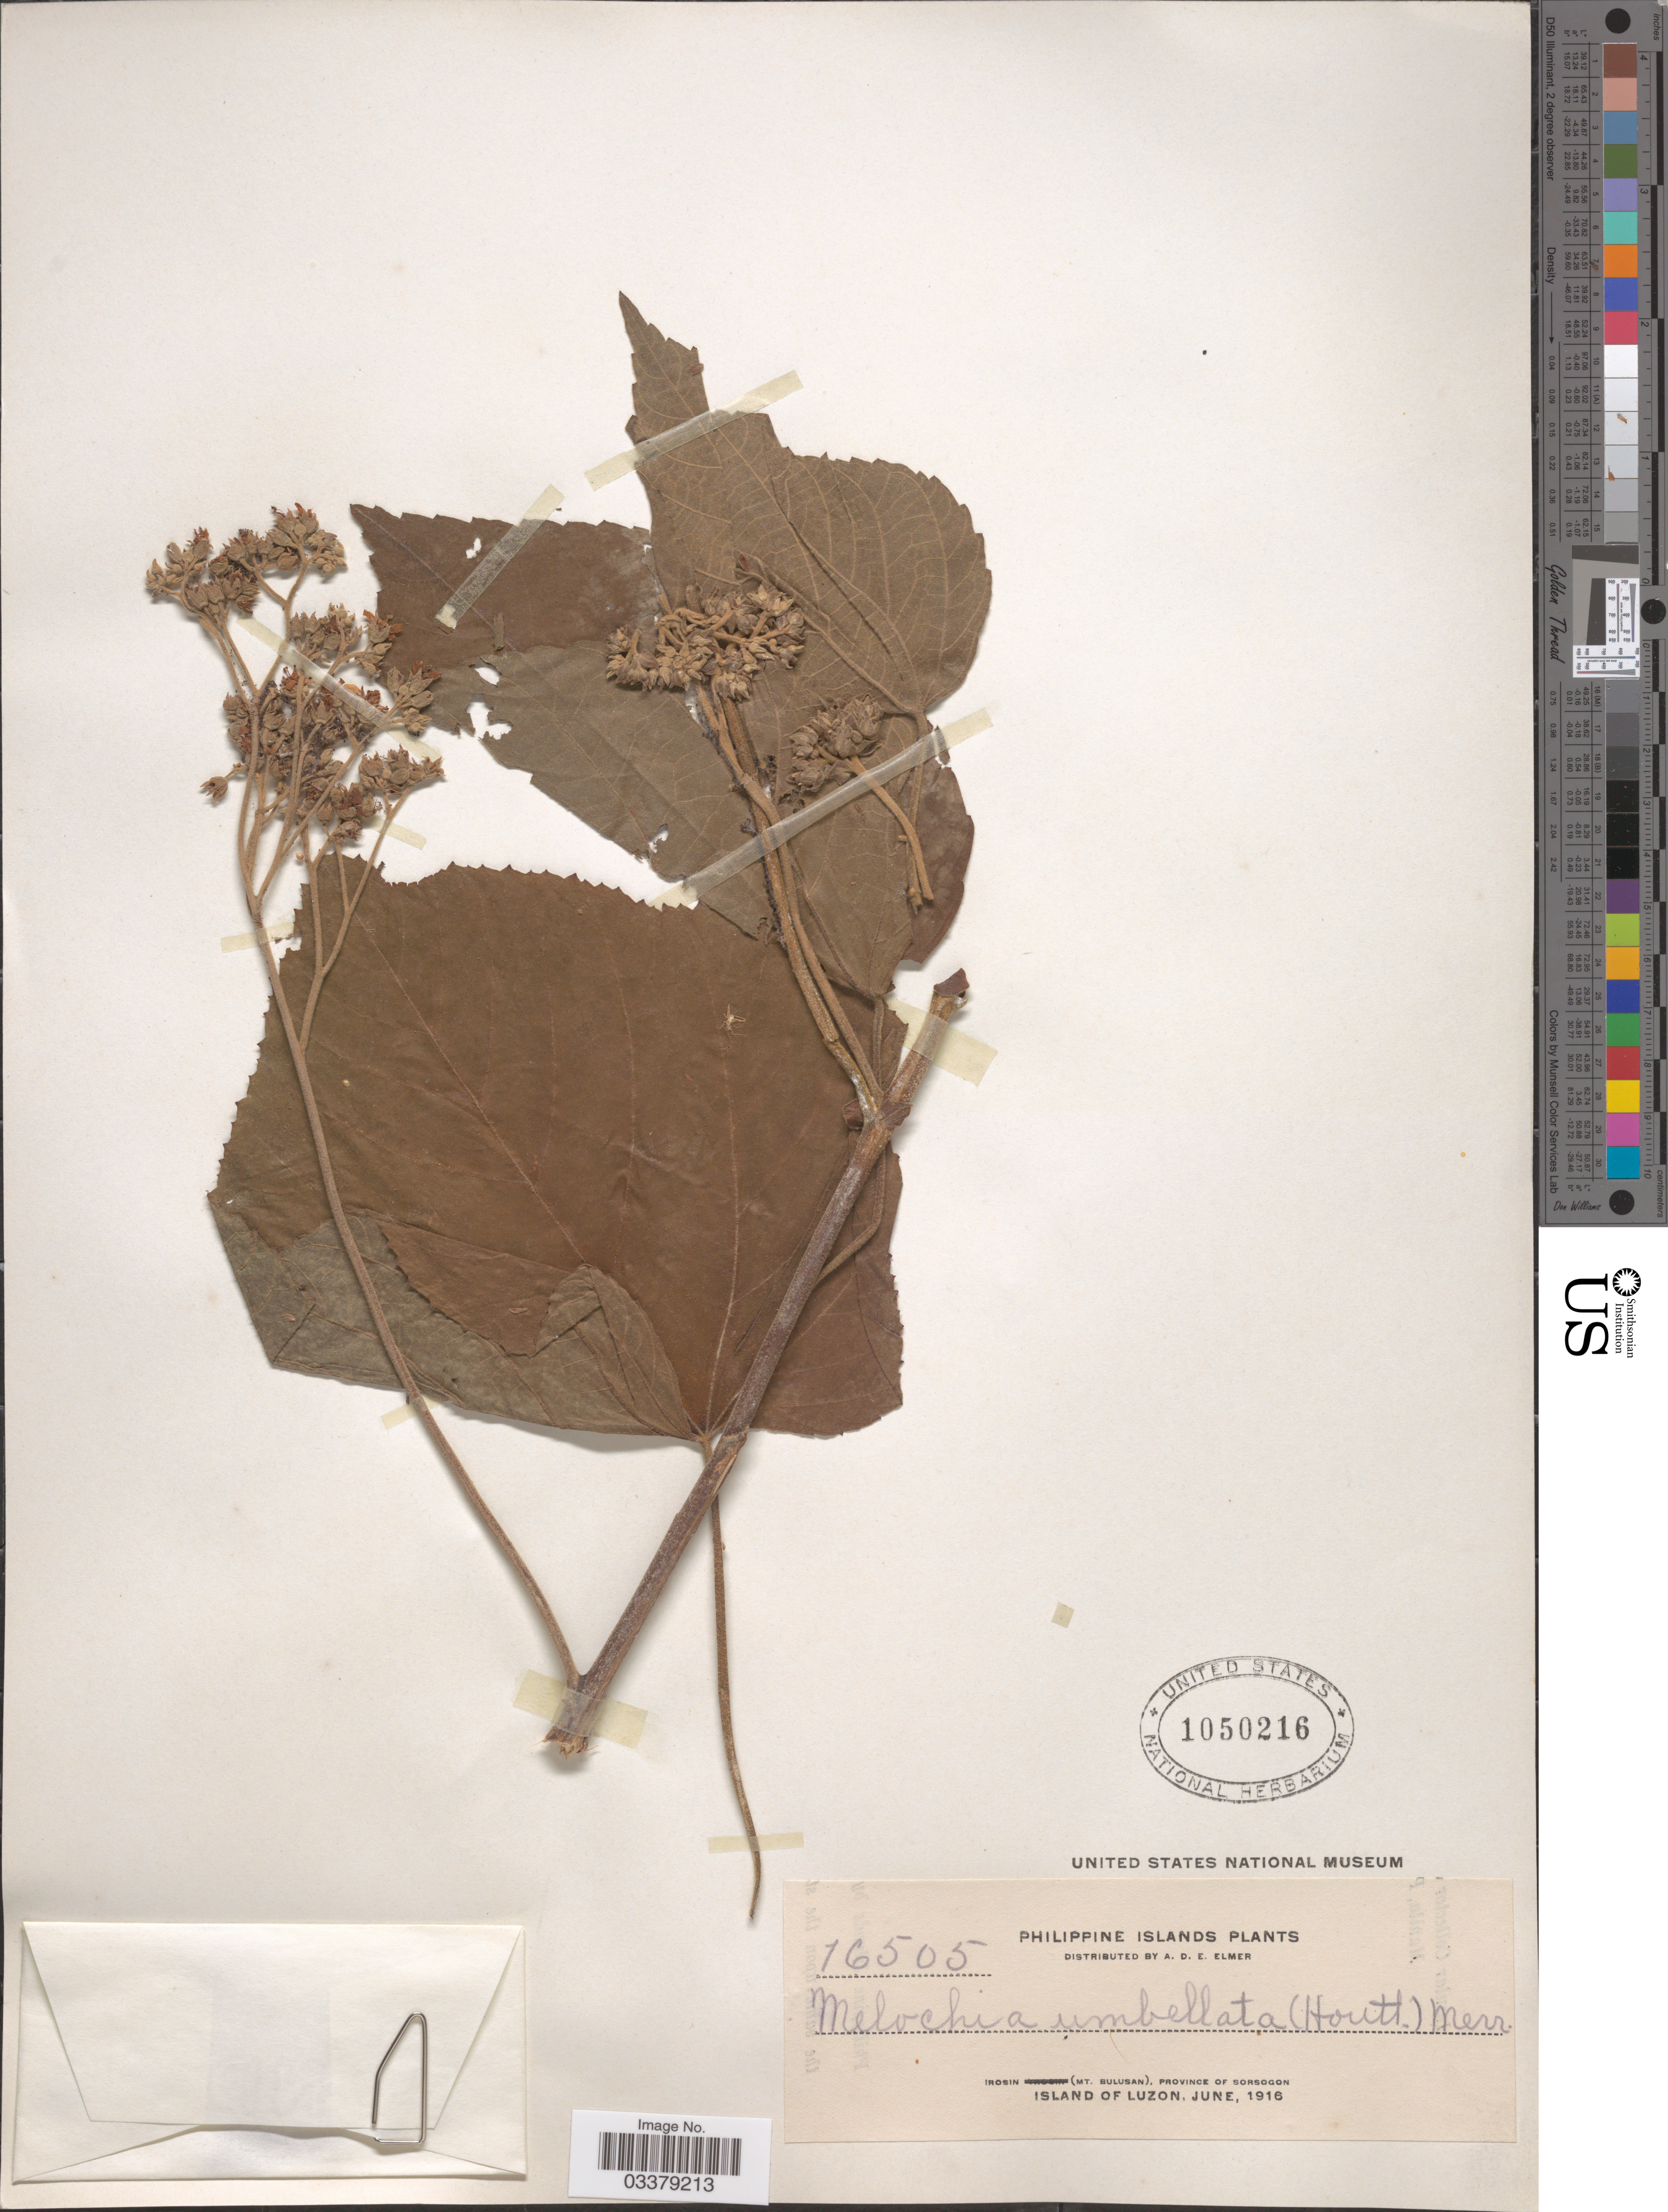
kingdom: Plantae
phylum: Tracheophyta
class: Magnoliopsida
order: Malvales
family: Malvaceae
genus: Melochia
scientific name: Melochia umbellata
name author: Stapf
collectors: A. D. E. Elmer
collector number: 16505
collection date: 1916-06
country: Philippines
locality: Irosin (Mt. Bulusan), Province of Sorsogon. Island of Luzon.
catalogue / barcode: US 1050216